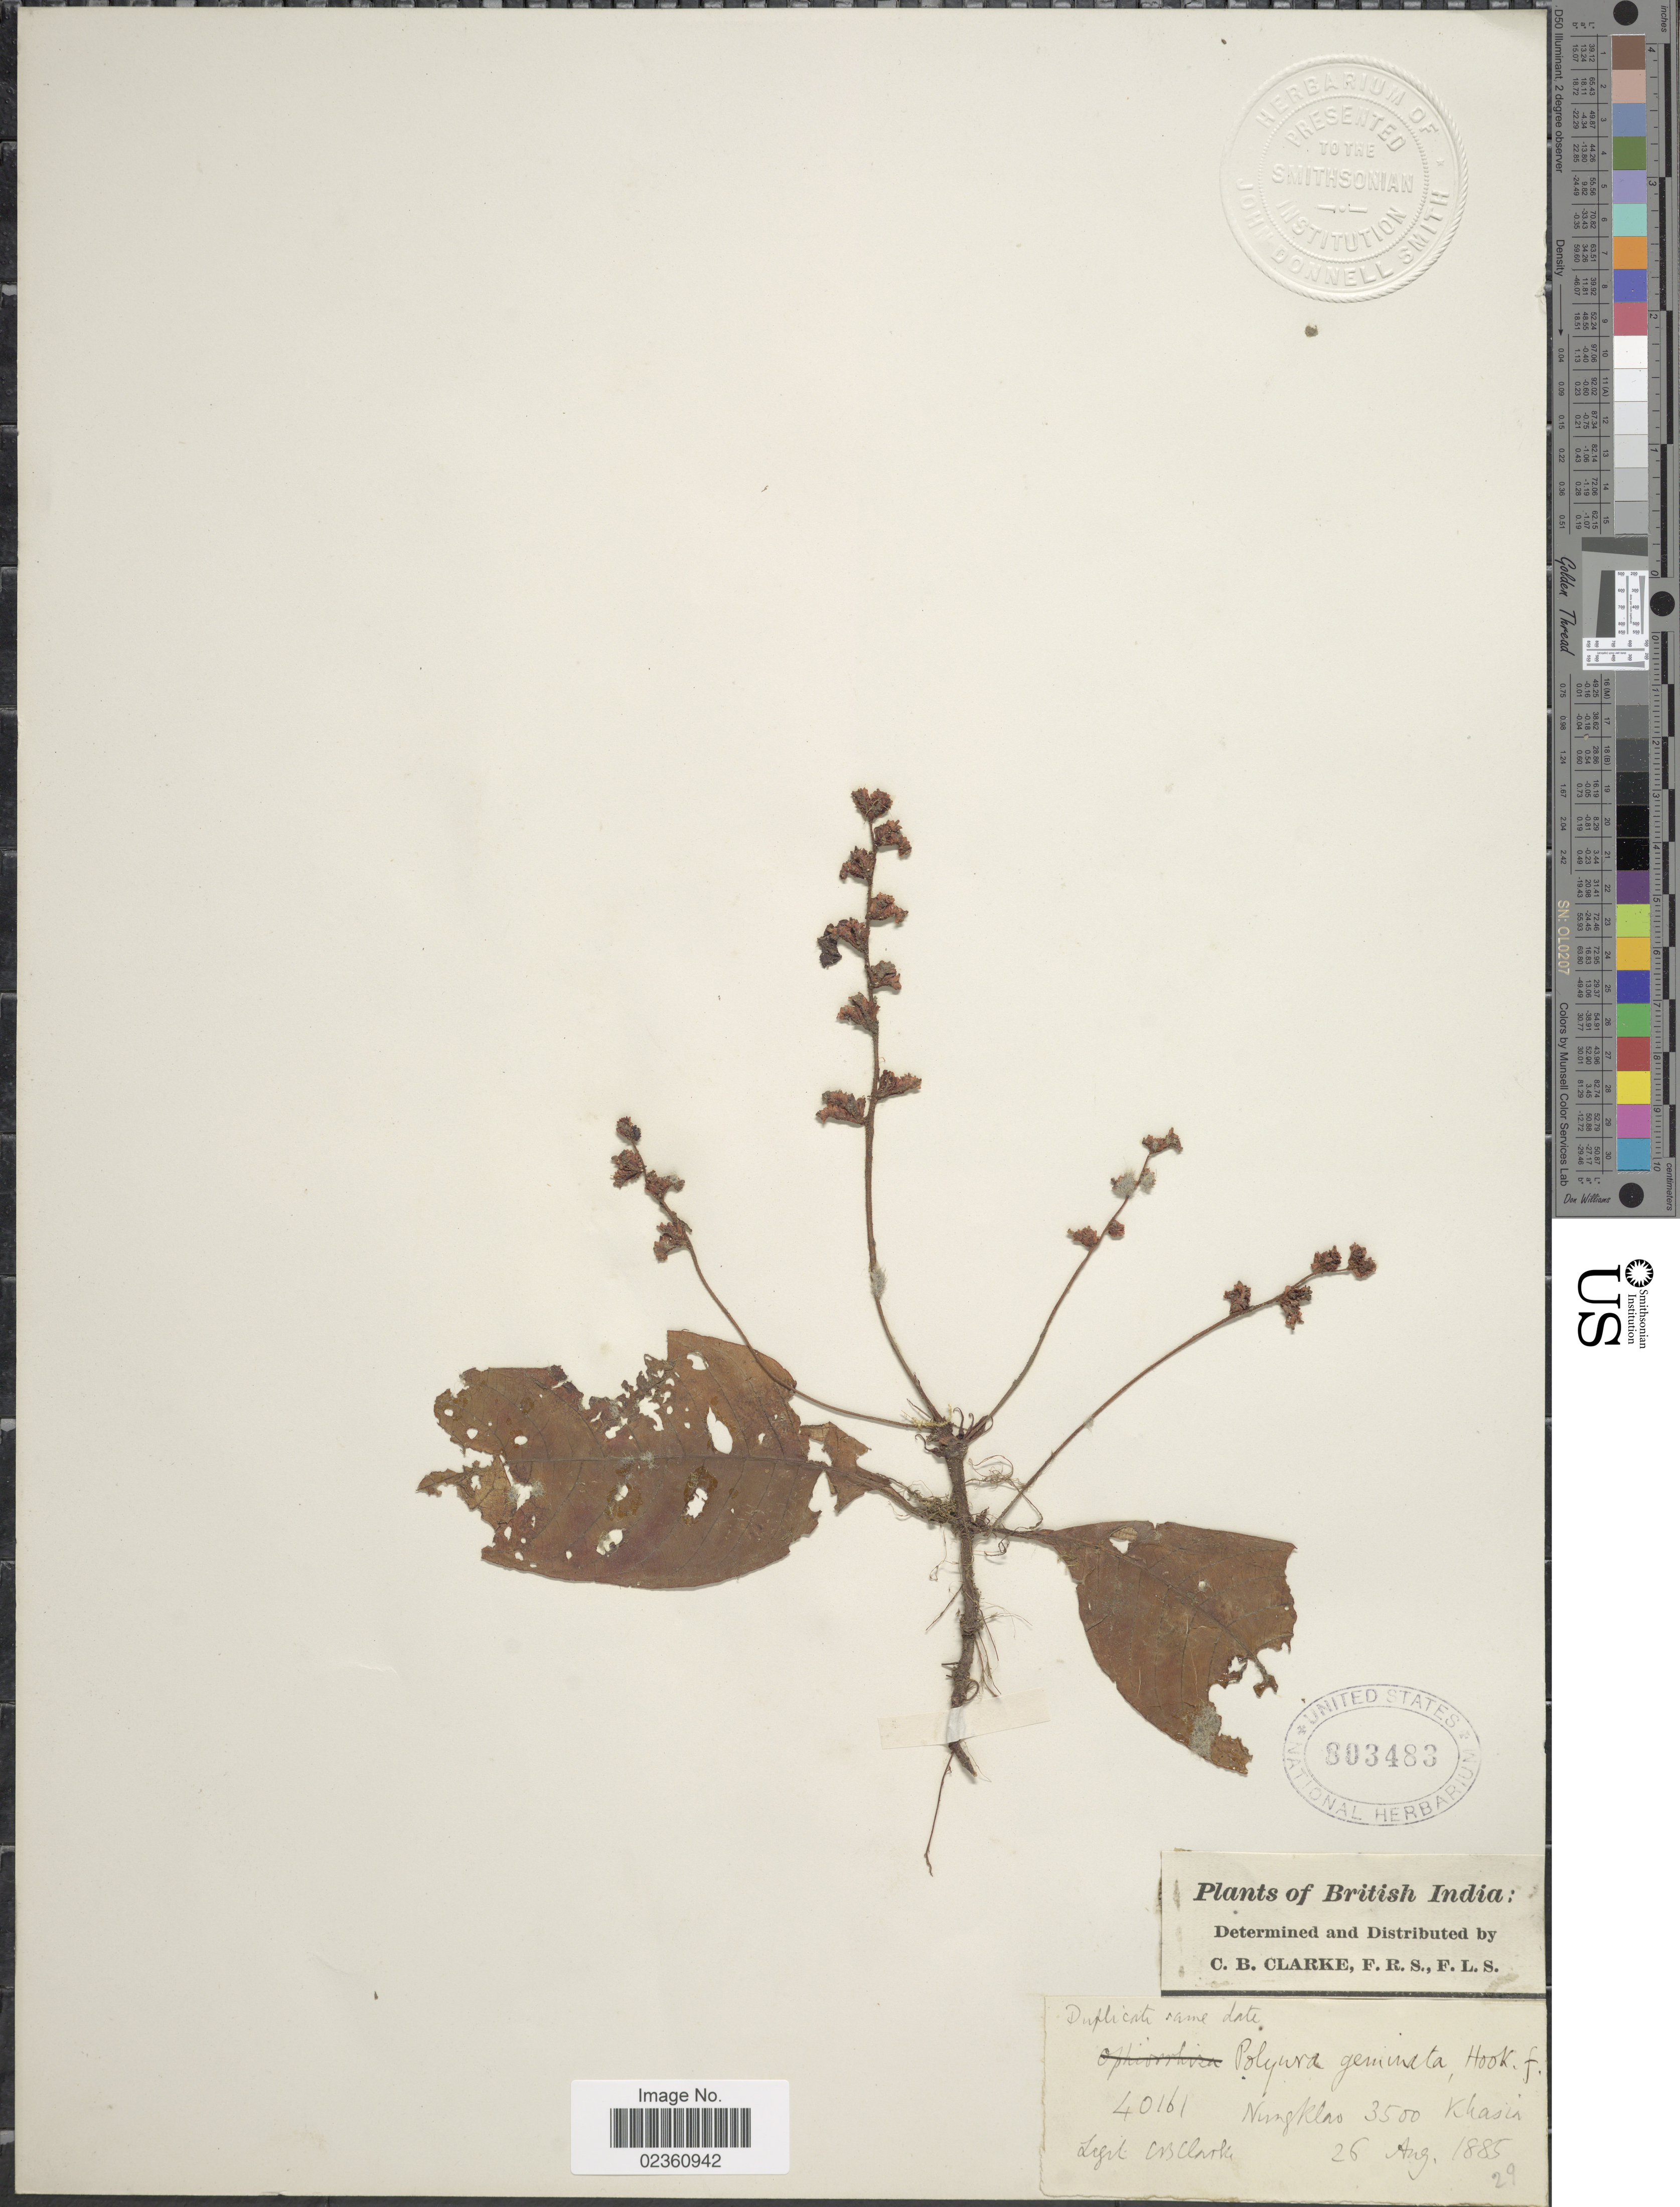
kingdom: Plantae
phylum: Tracheophyta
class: Magnoliopsida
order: Gentianales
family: Rubiaceae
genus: Polyura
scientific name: Polyura sp.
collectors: C. B. Clarke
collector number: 40161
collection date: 1885-08-26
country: India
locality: British India, Nungklao, Khasia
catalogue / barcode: US 803483